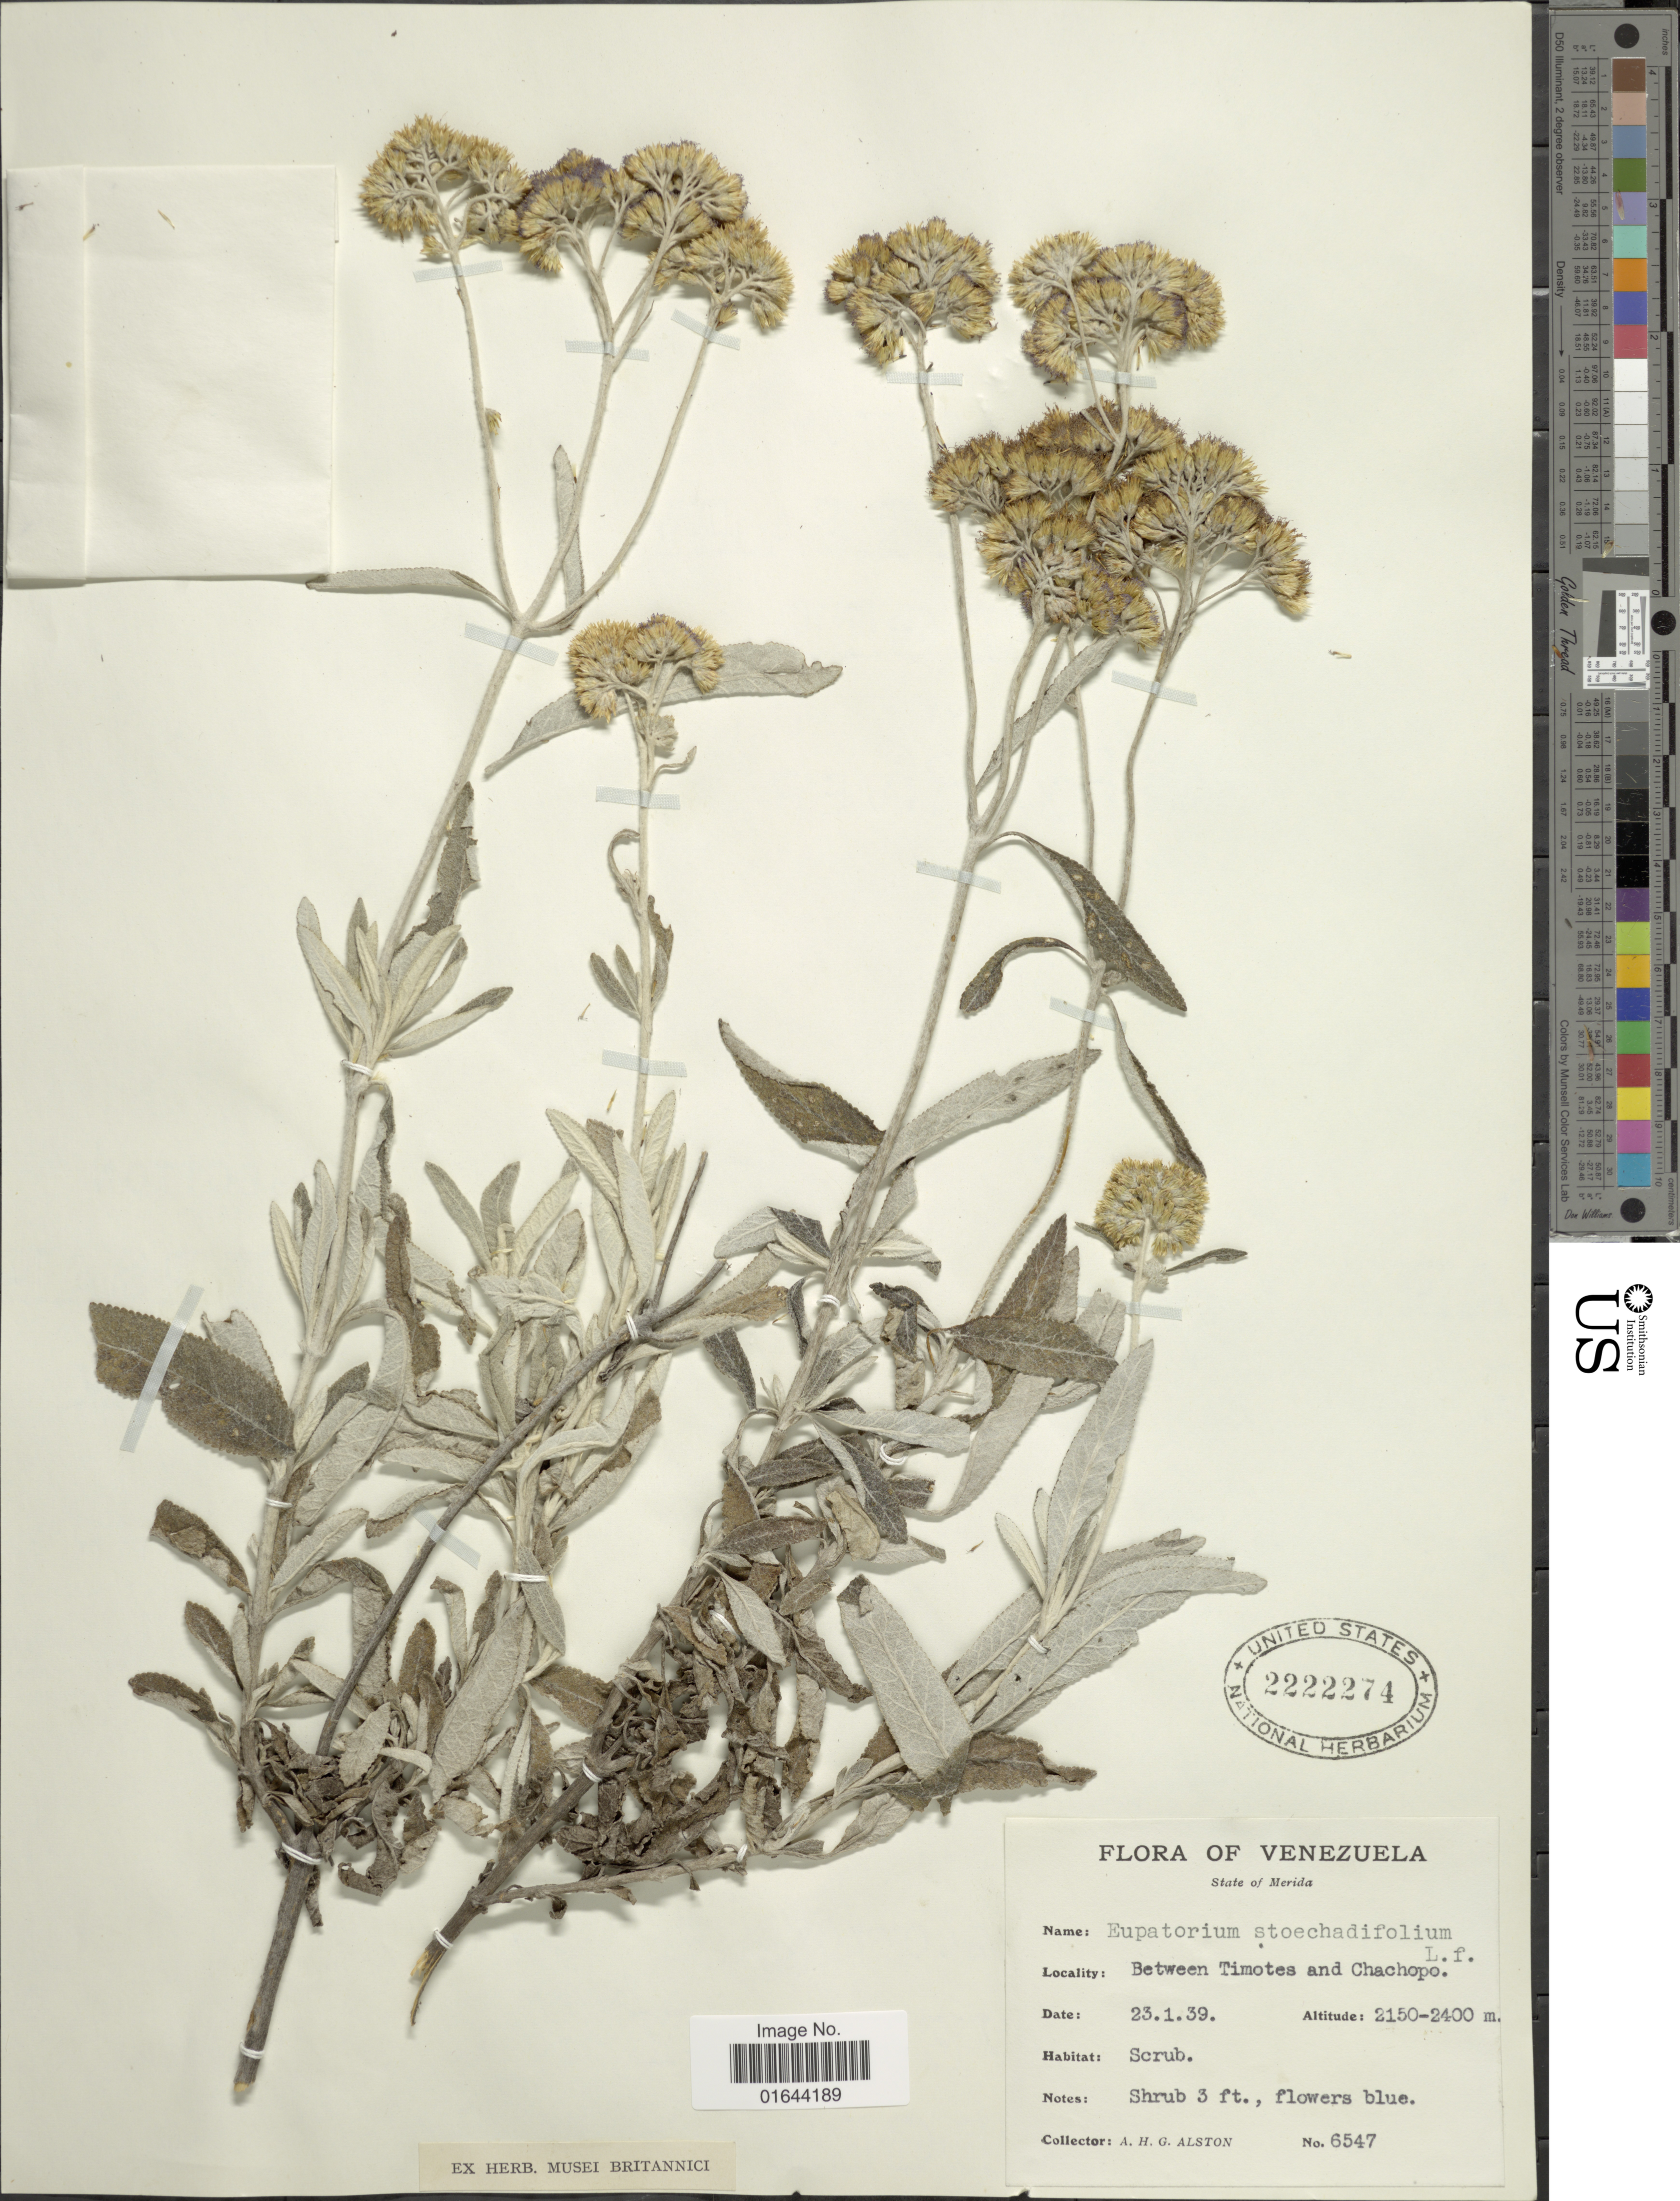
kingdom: Plantae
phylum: Tracheophyta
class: Magnoliopsida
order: Asterales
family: Asteraceae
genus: Lourteigia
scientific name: Lourteigia stoechadifolia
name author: (L. f.) R.M. King & H. Rob.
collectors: A. H. Alston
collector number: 6547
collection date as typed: Transcribed d/m/y: 23/1/39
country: Venezuela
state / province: Mérida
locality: Venezuela, State of Merida. Between Timotes and Chachopo.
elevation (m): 2150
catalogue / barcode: US 2222274